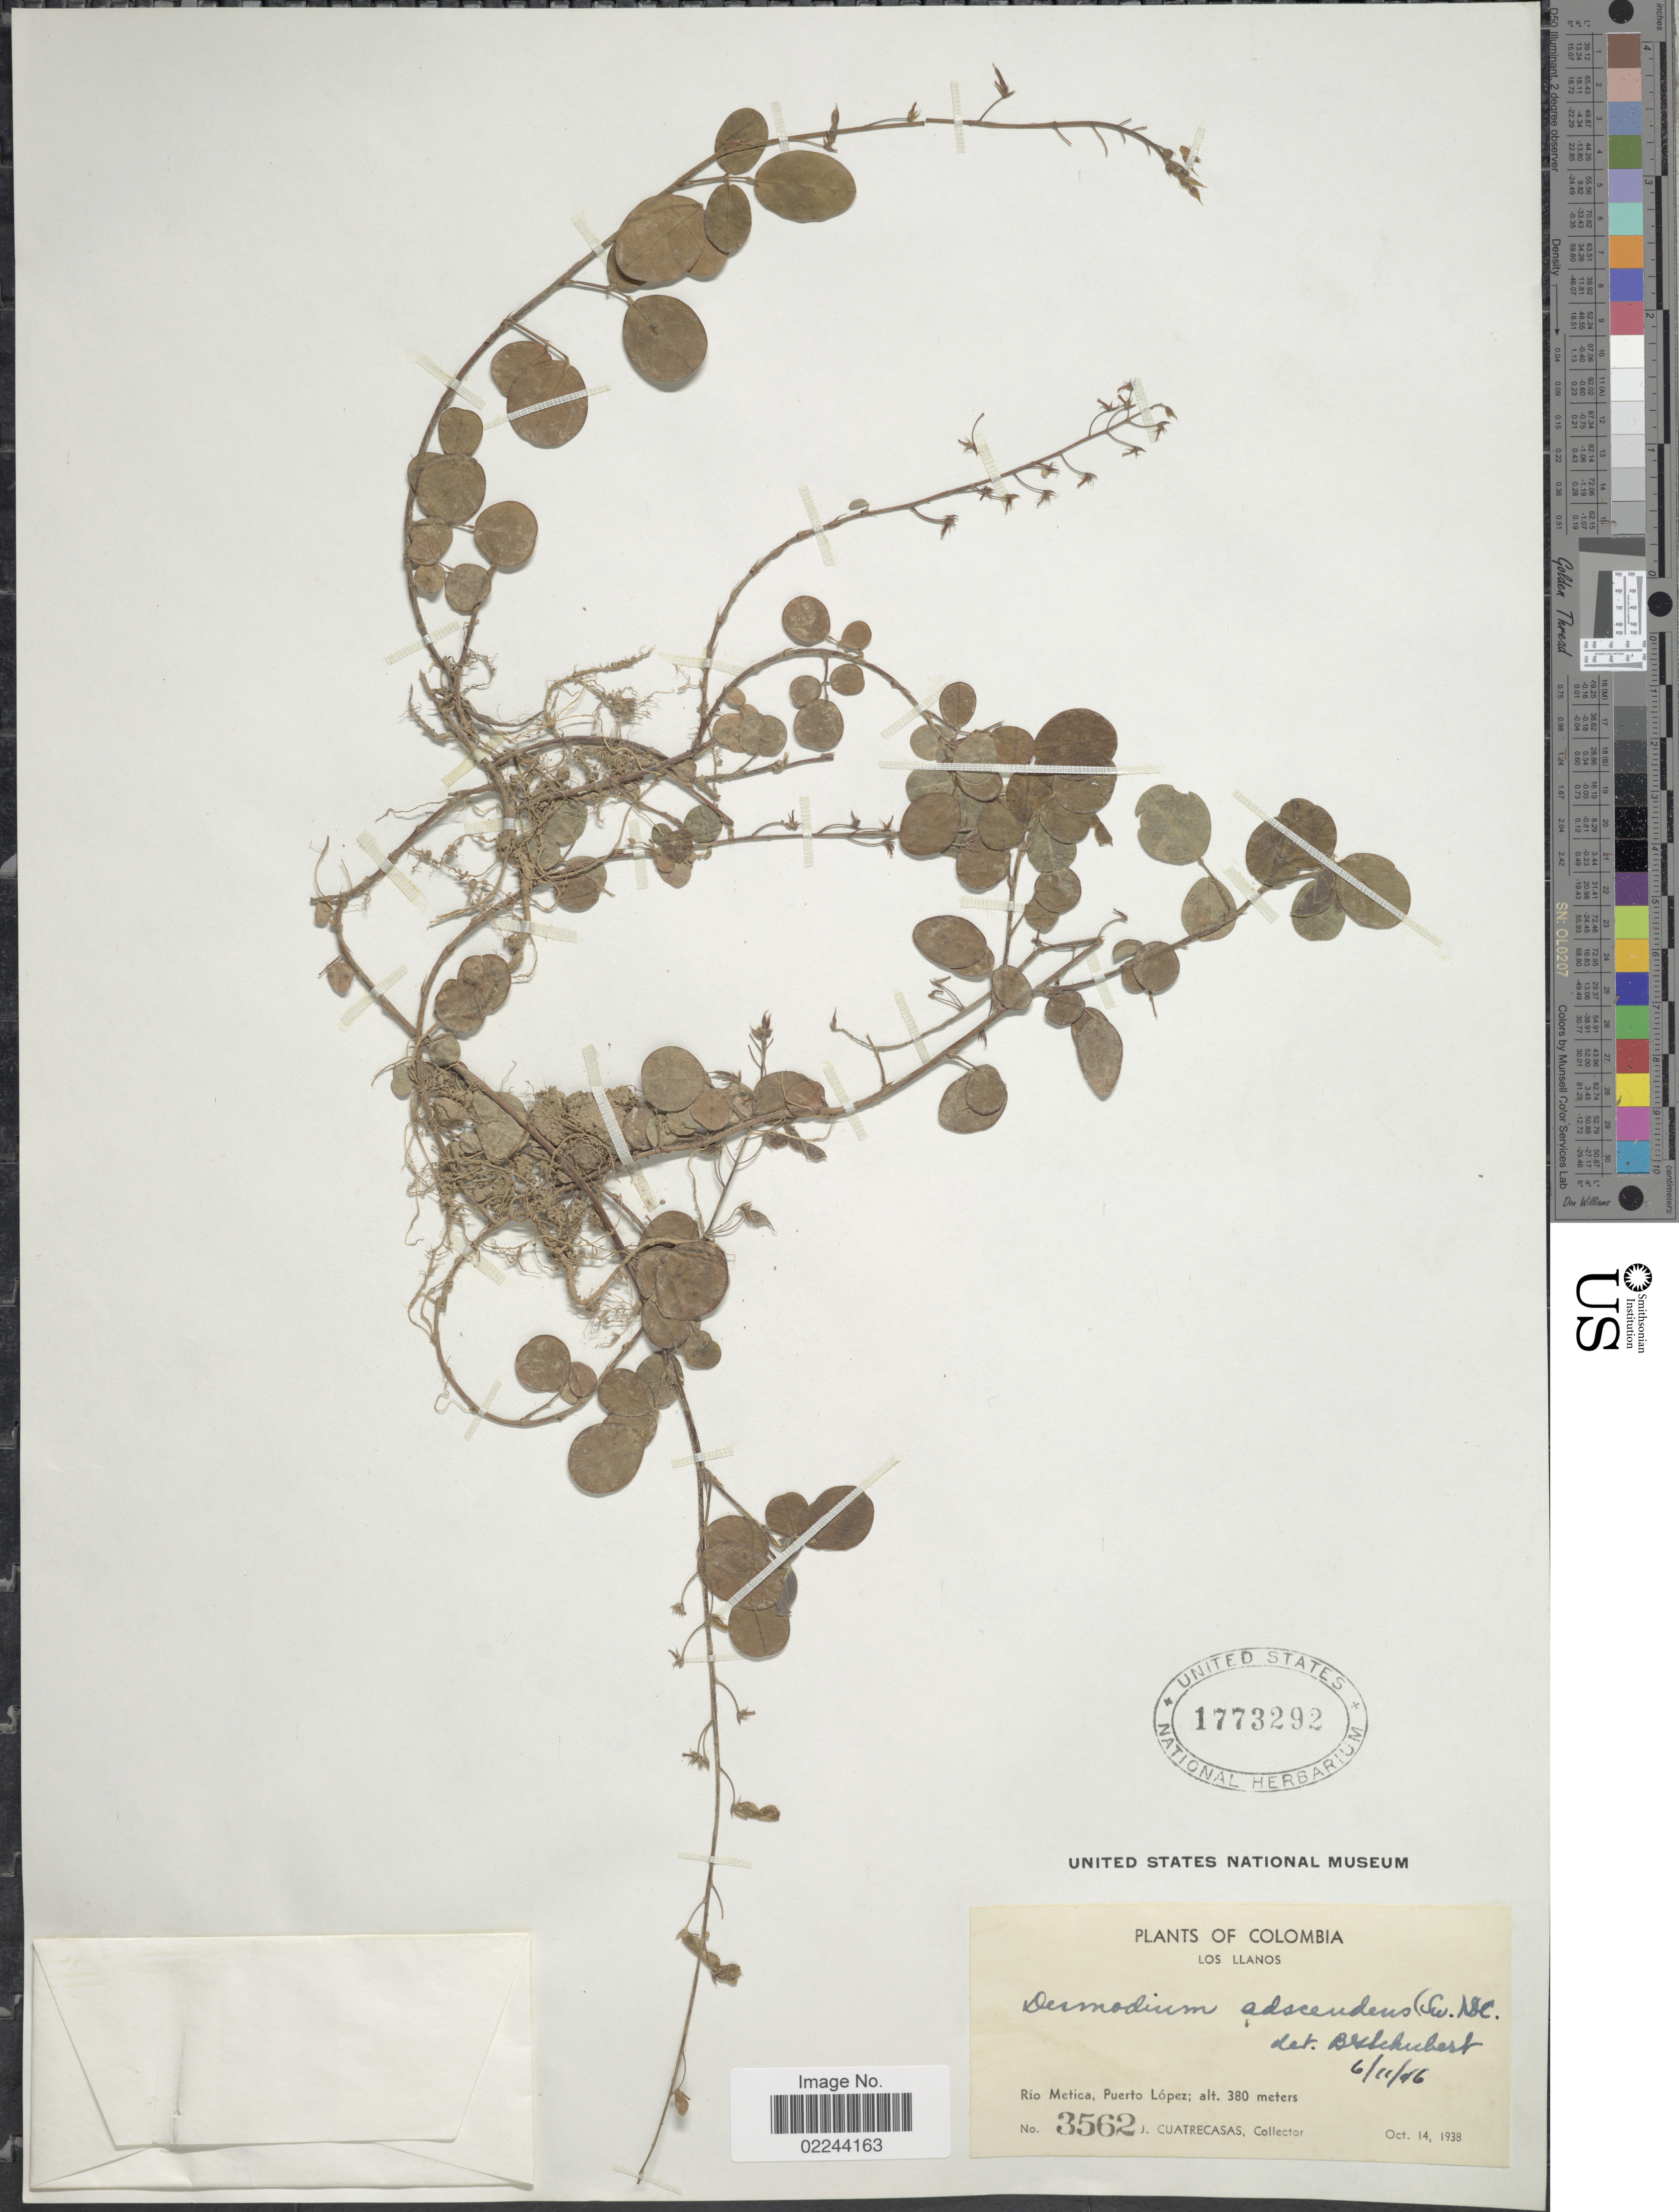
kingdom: Plantae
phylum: Tracheophyta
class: Magnoliopsida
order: Fabales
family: Fabaceae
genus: Grona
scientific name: Grona adscendens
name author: (Sw.) H. Ohashi & K. Ohashi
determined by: Strong, Mark T., (BOT), Smithsonian Institution - National Museum of Natural History (UNITED STATES)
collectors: J. Cuatrecasas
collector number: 3562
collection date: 1938-10-14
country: Colombia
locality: Los Llanos, Río Metica, Puerto López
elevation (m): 380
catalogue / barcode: US 1773292